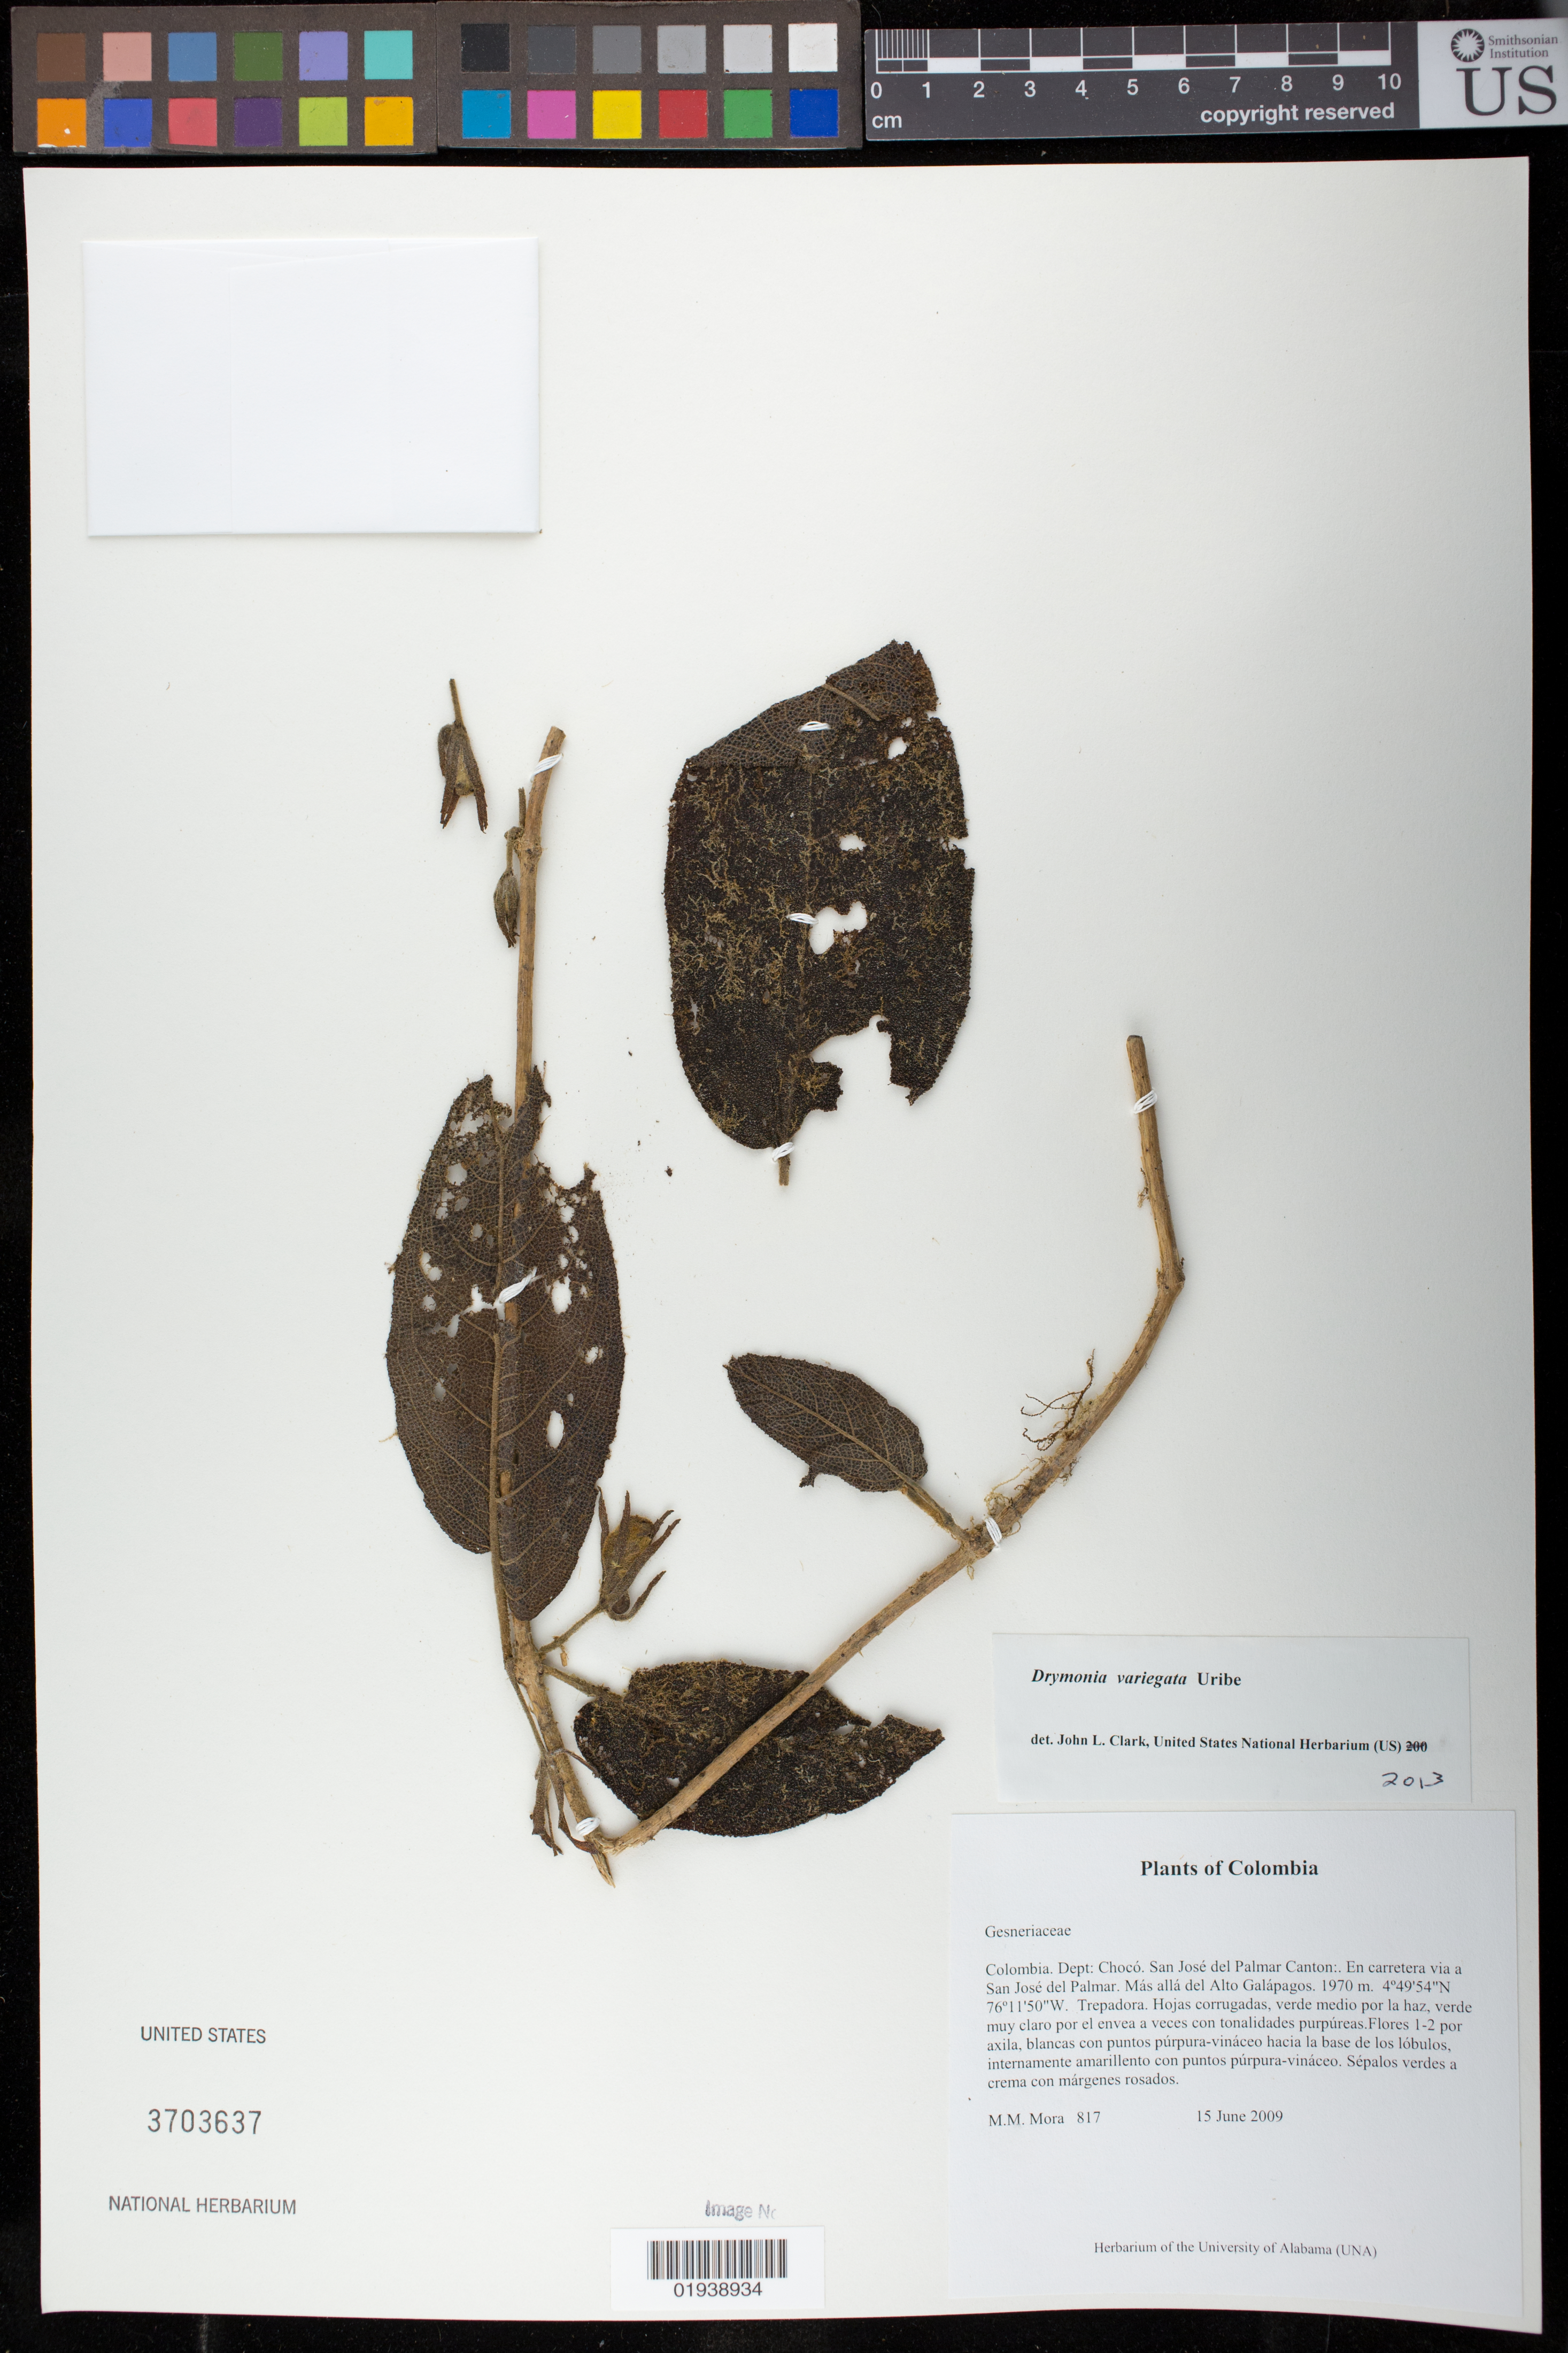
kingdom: Plantae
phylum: Tracheophyta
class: Magnoliopsida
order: Lamiales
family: Gesneriaceae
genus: Drymonia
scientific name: Drymonia variegata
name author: L. Uribe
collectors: M. M. Mora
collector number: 817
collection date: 2009-06-15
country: Colombia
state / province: Chocó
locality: San Jose del Palmar Canton: En carretera via a San Jose del Palmar. Mas alla del Alto Galapagos.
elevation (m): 1970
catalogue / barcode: US 3703637